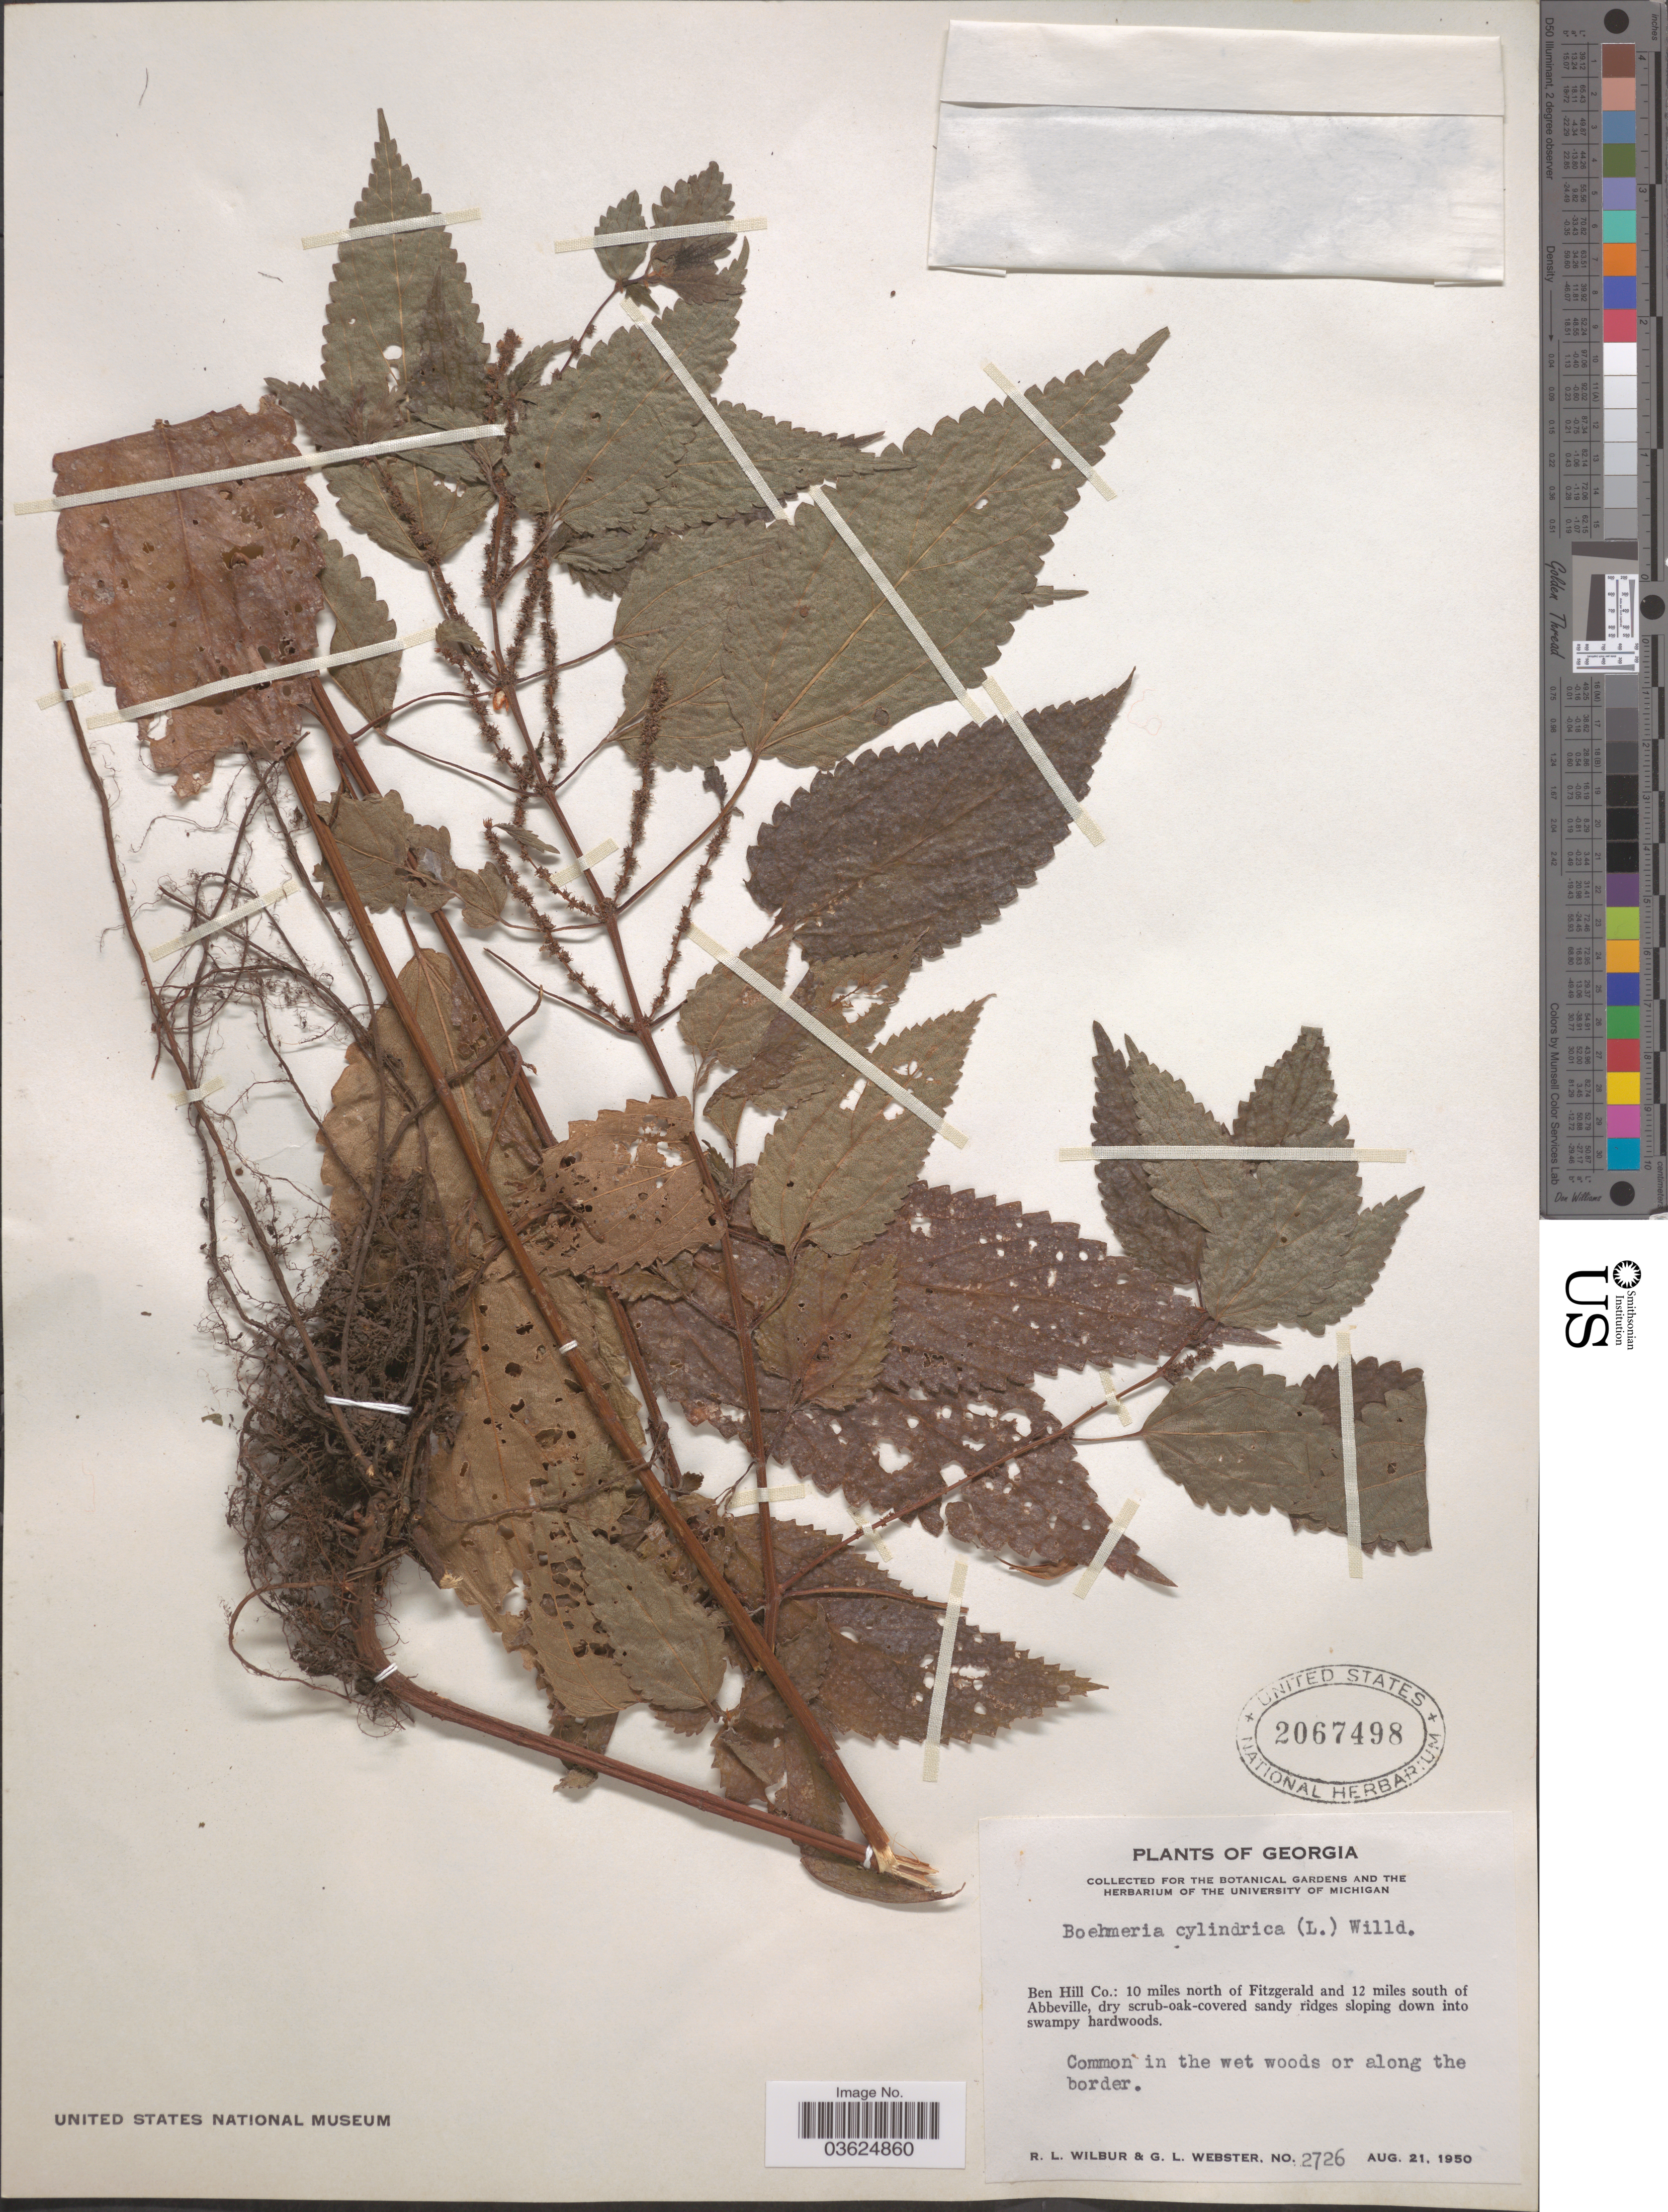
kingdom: Plantae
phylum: Tracheophyta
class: Magnoliopsida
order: Rosales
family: Urticaceae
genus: Boehmeria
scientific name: Boehmeria cylindrica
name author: (L.) Sw.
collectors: R. L. Wilbur & G. L. Webster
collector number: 2726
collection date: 1950-08-21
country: United States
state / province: Georgia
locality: Ben Hill Co.: 10 miles north of Fitzgerald and 12 miles south of Abbeville. In the wet woods or along the border.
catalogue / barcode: US 2067498